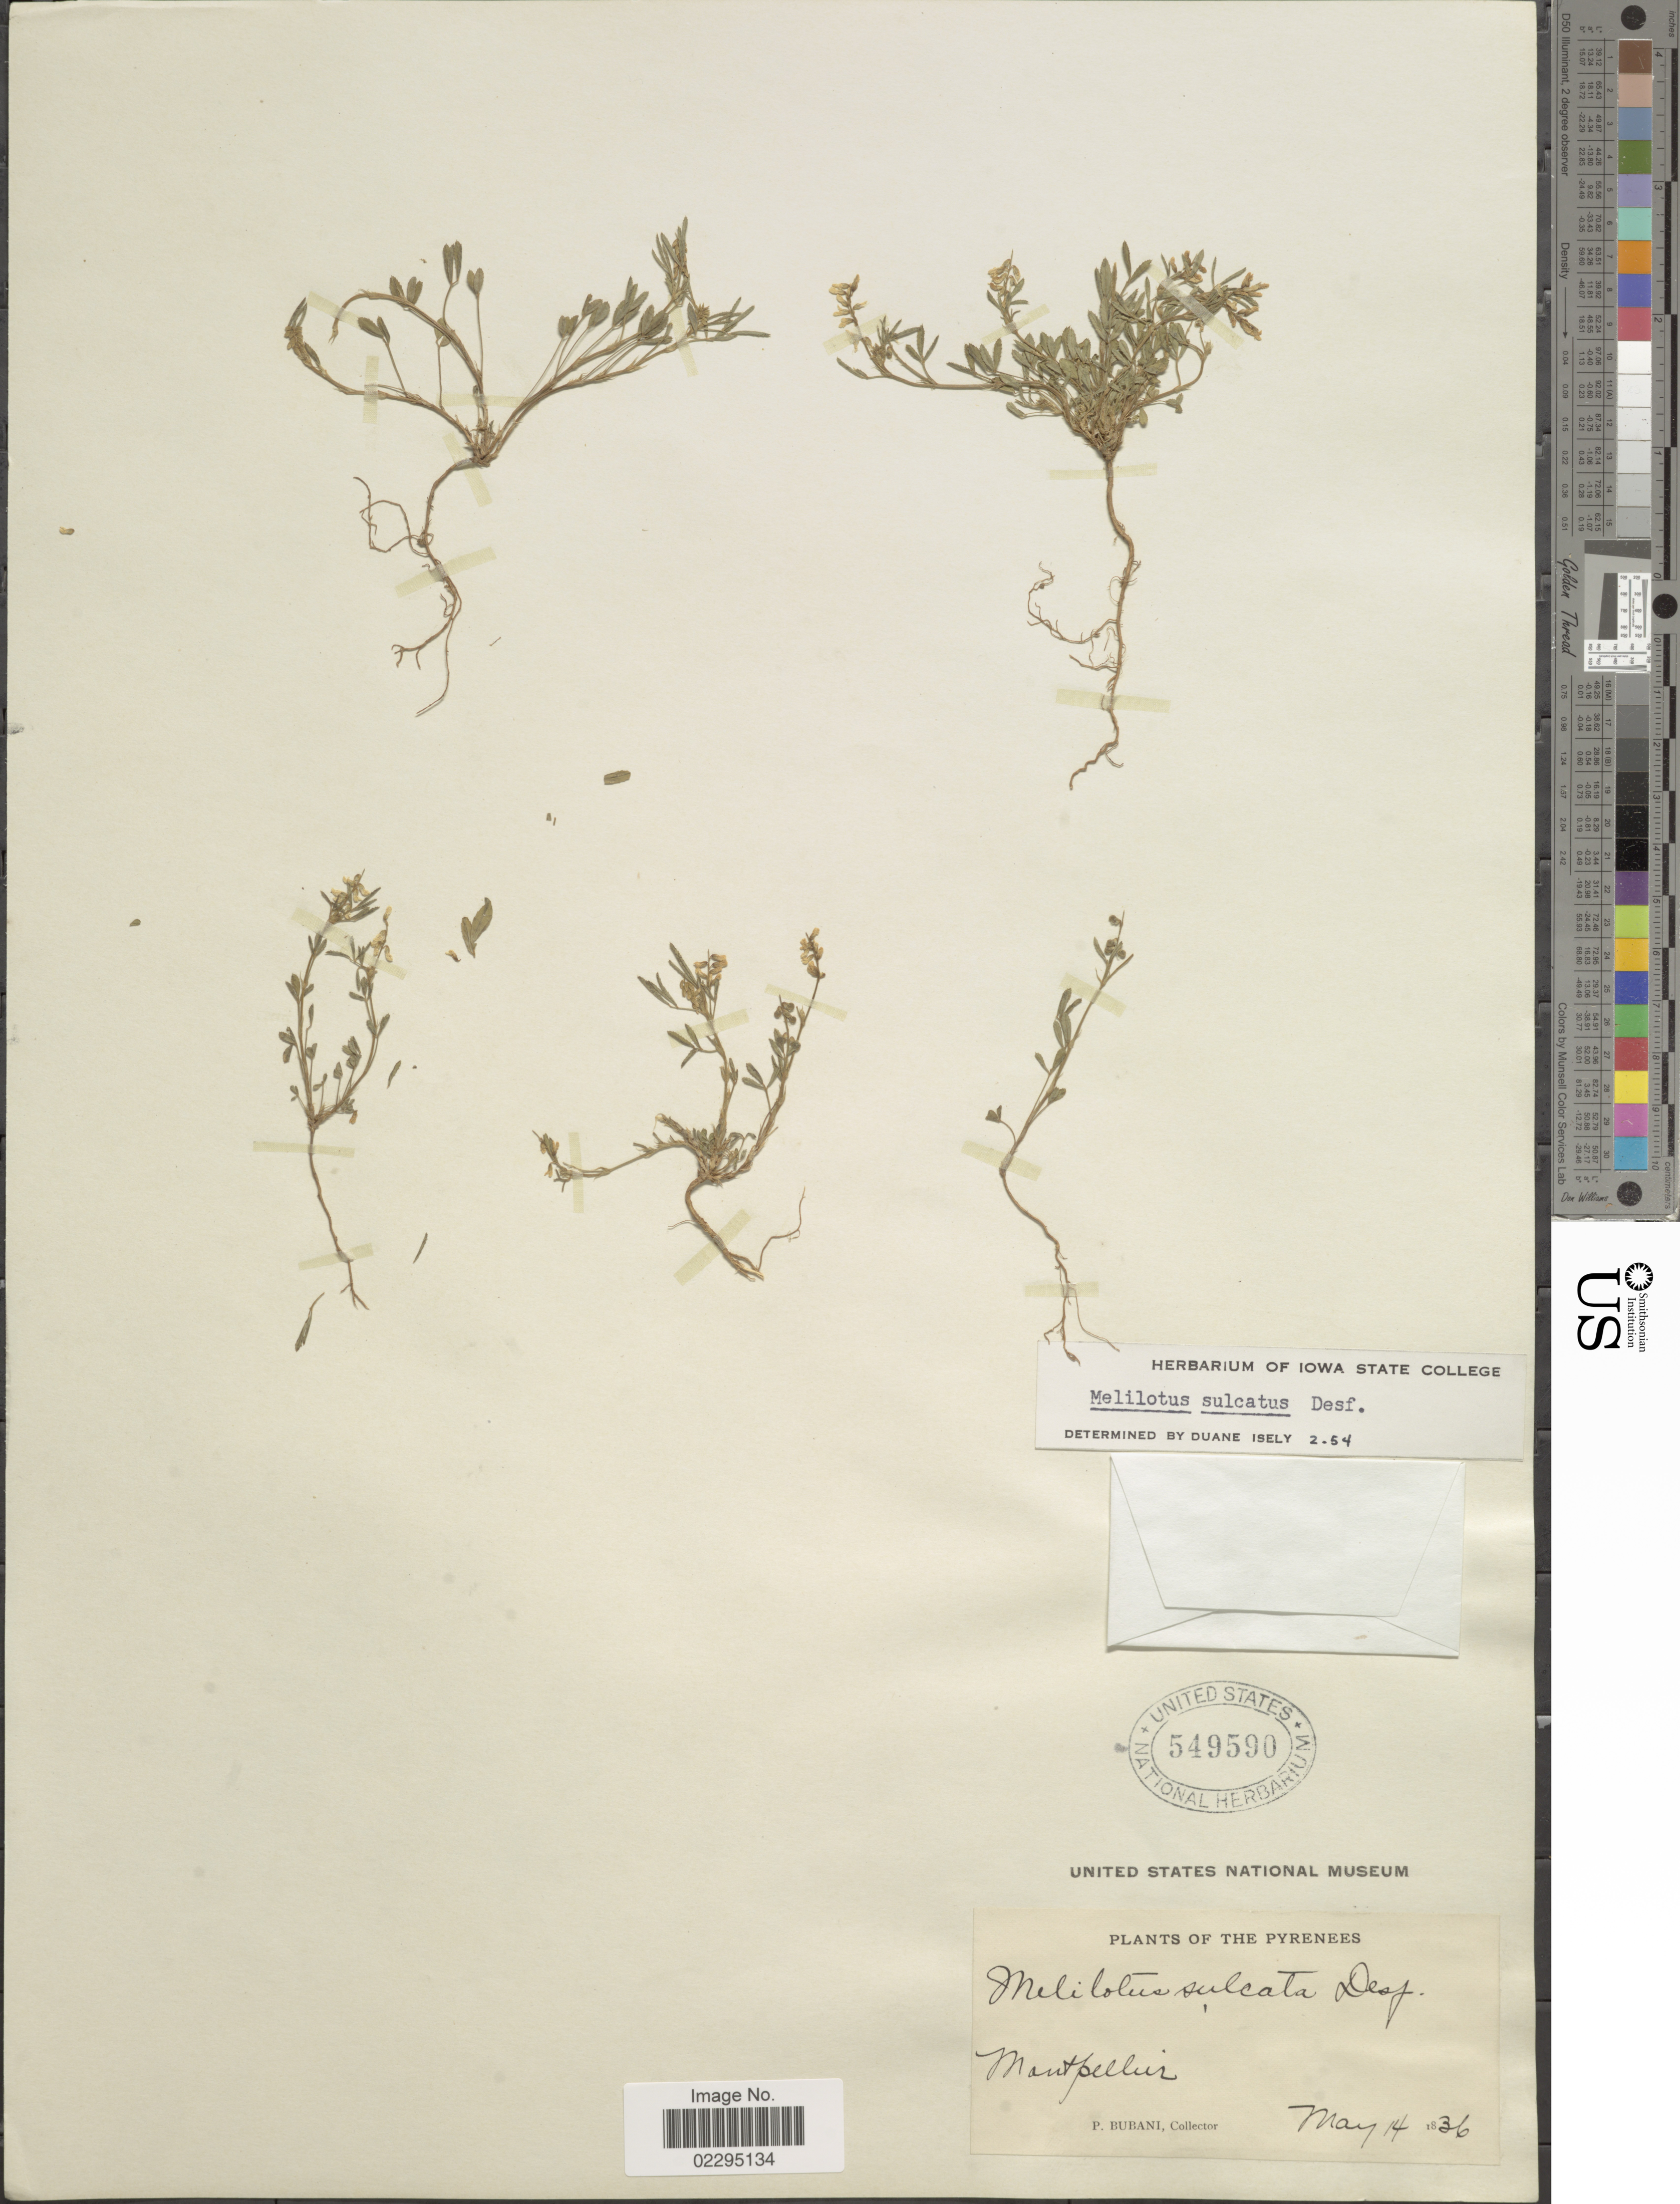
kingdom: Plantae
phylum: Tracheophyta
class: Magnoliopsida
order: Fabales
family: Fabaceae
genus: Melilotus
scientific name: Melilotus sulcatus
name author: Desf.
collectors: P. Bubani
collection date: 1836-05-14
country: France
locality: Pyrenees, Montpellier.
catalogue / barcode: US 549590